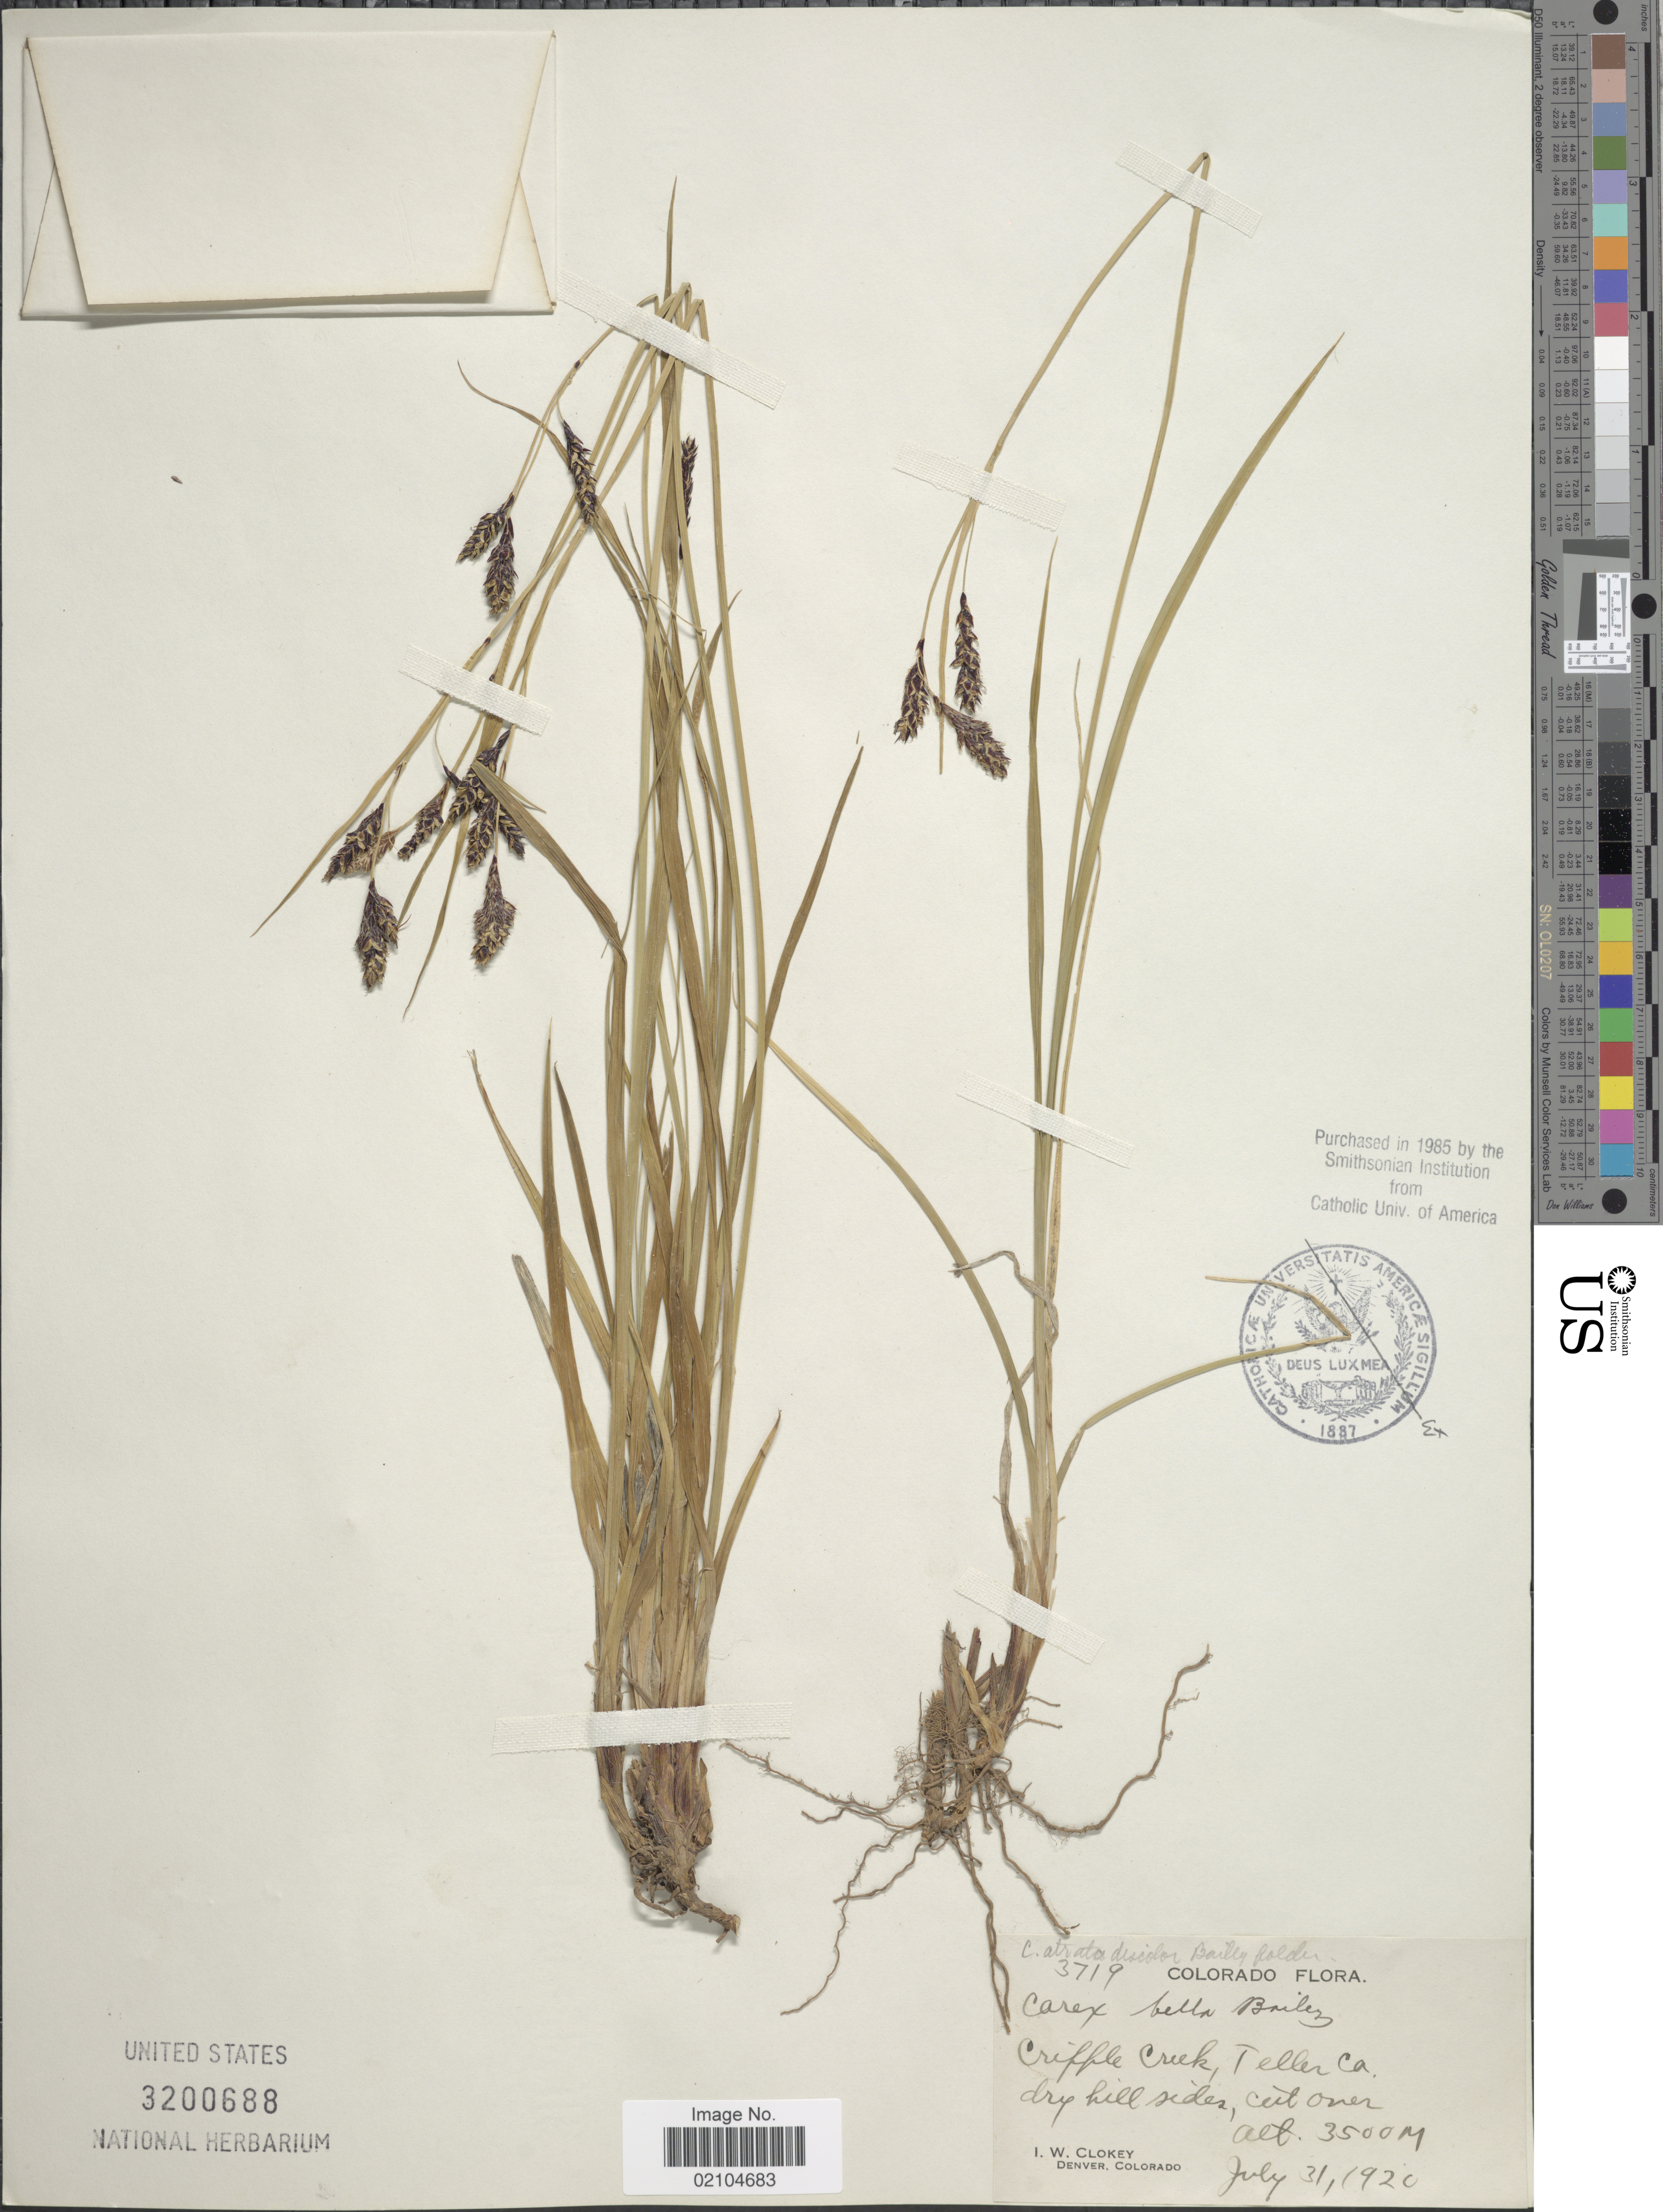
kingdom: Plantae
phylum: Tracheophyta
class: Liliopsida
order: Poales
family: Cyperaceae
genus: Carex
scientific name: Carex bella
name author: L.H. Bailey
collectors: I. W. Clokey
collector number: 3719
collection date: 1920-07-31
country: United States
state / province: Colorado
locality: Criffle Creek, Teller Co.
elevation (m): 3500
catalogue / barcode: US 3200688